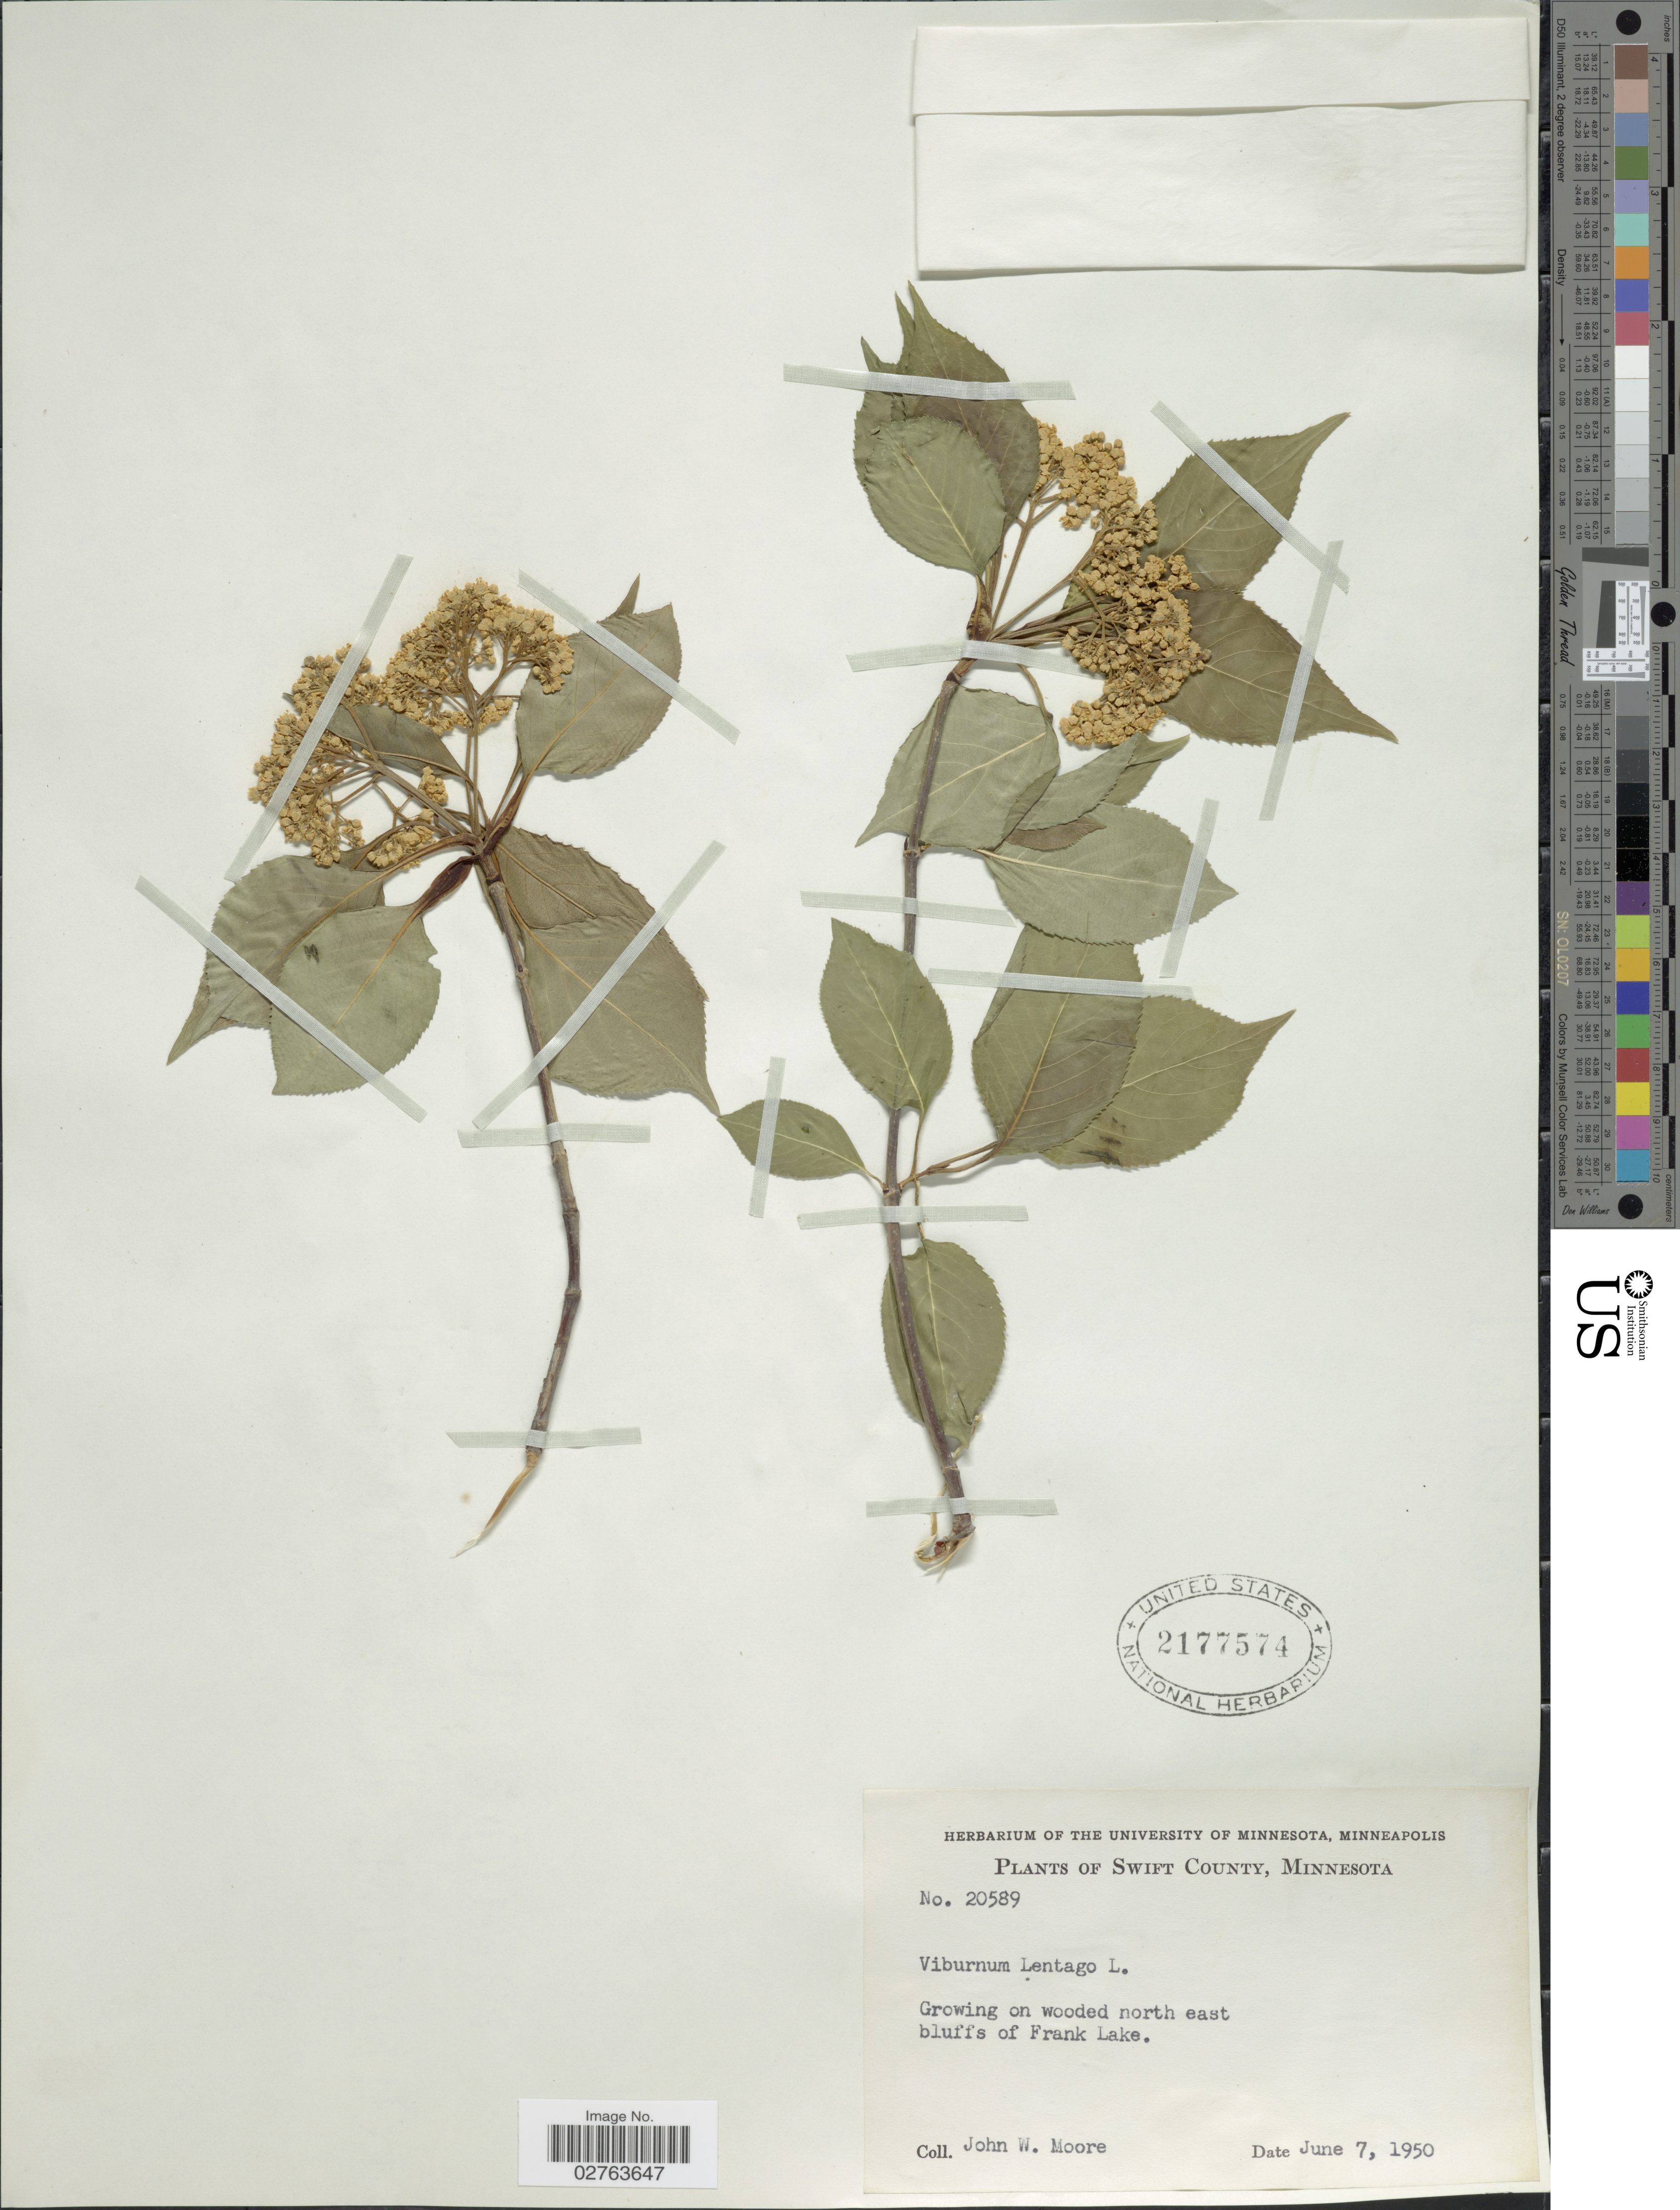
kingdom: Plantae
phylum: Tracheophyta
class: Magnoliopsida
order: Dipsacales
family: Viburnaceae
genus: Viburnum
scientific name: Viburnum lentago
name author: L.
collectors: J. W. Moore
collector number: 20589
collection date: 1950-06-07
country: United States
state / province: Minnesota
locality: Swift County. North east bluffs of Frank Lake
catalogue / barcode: US 2177574